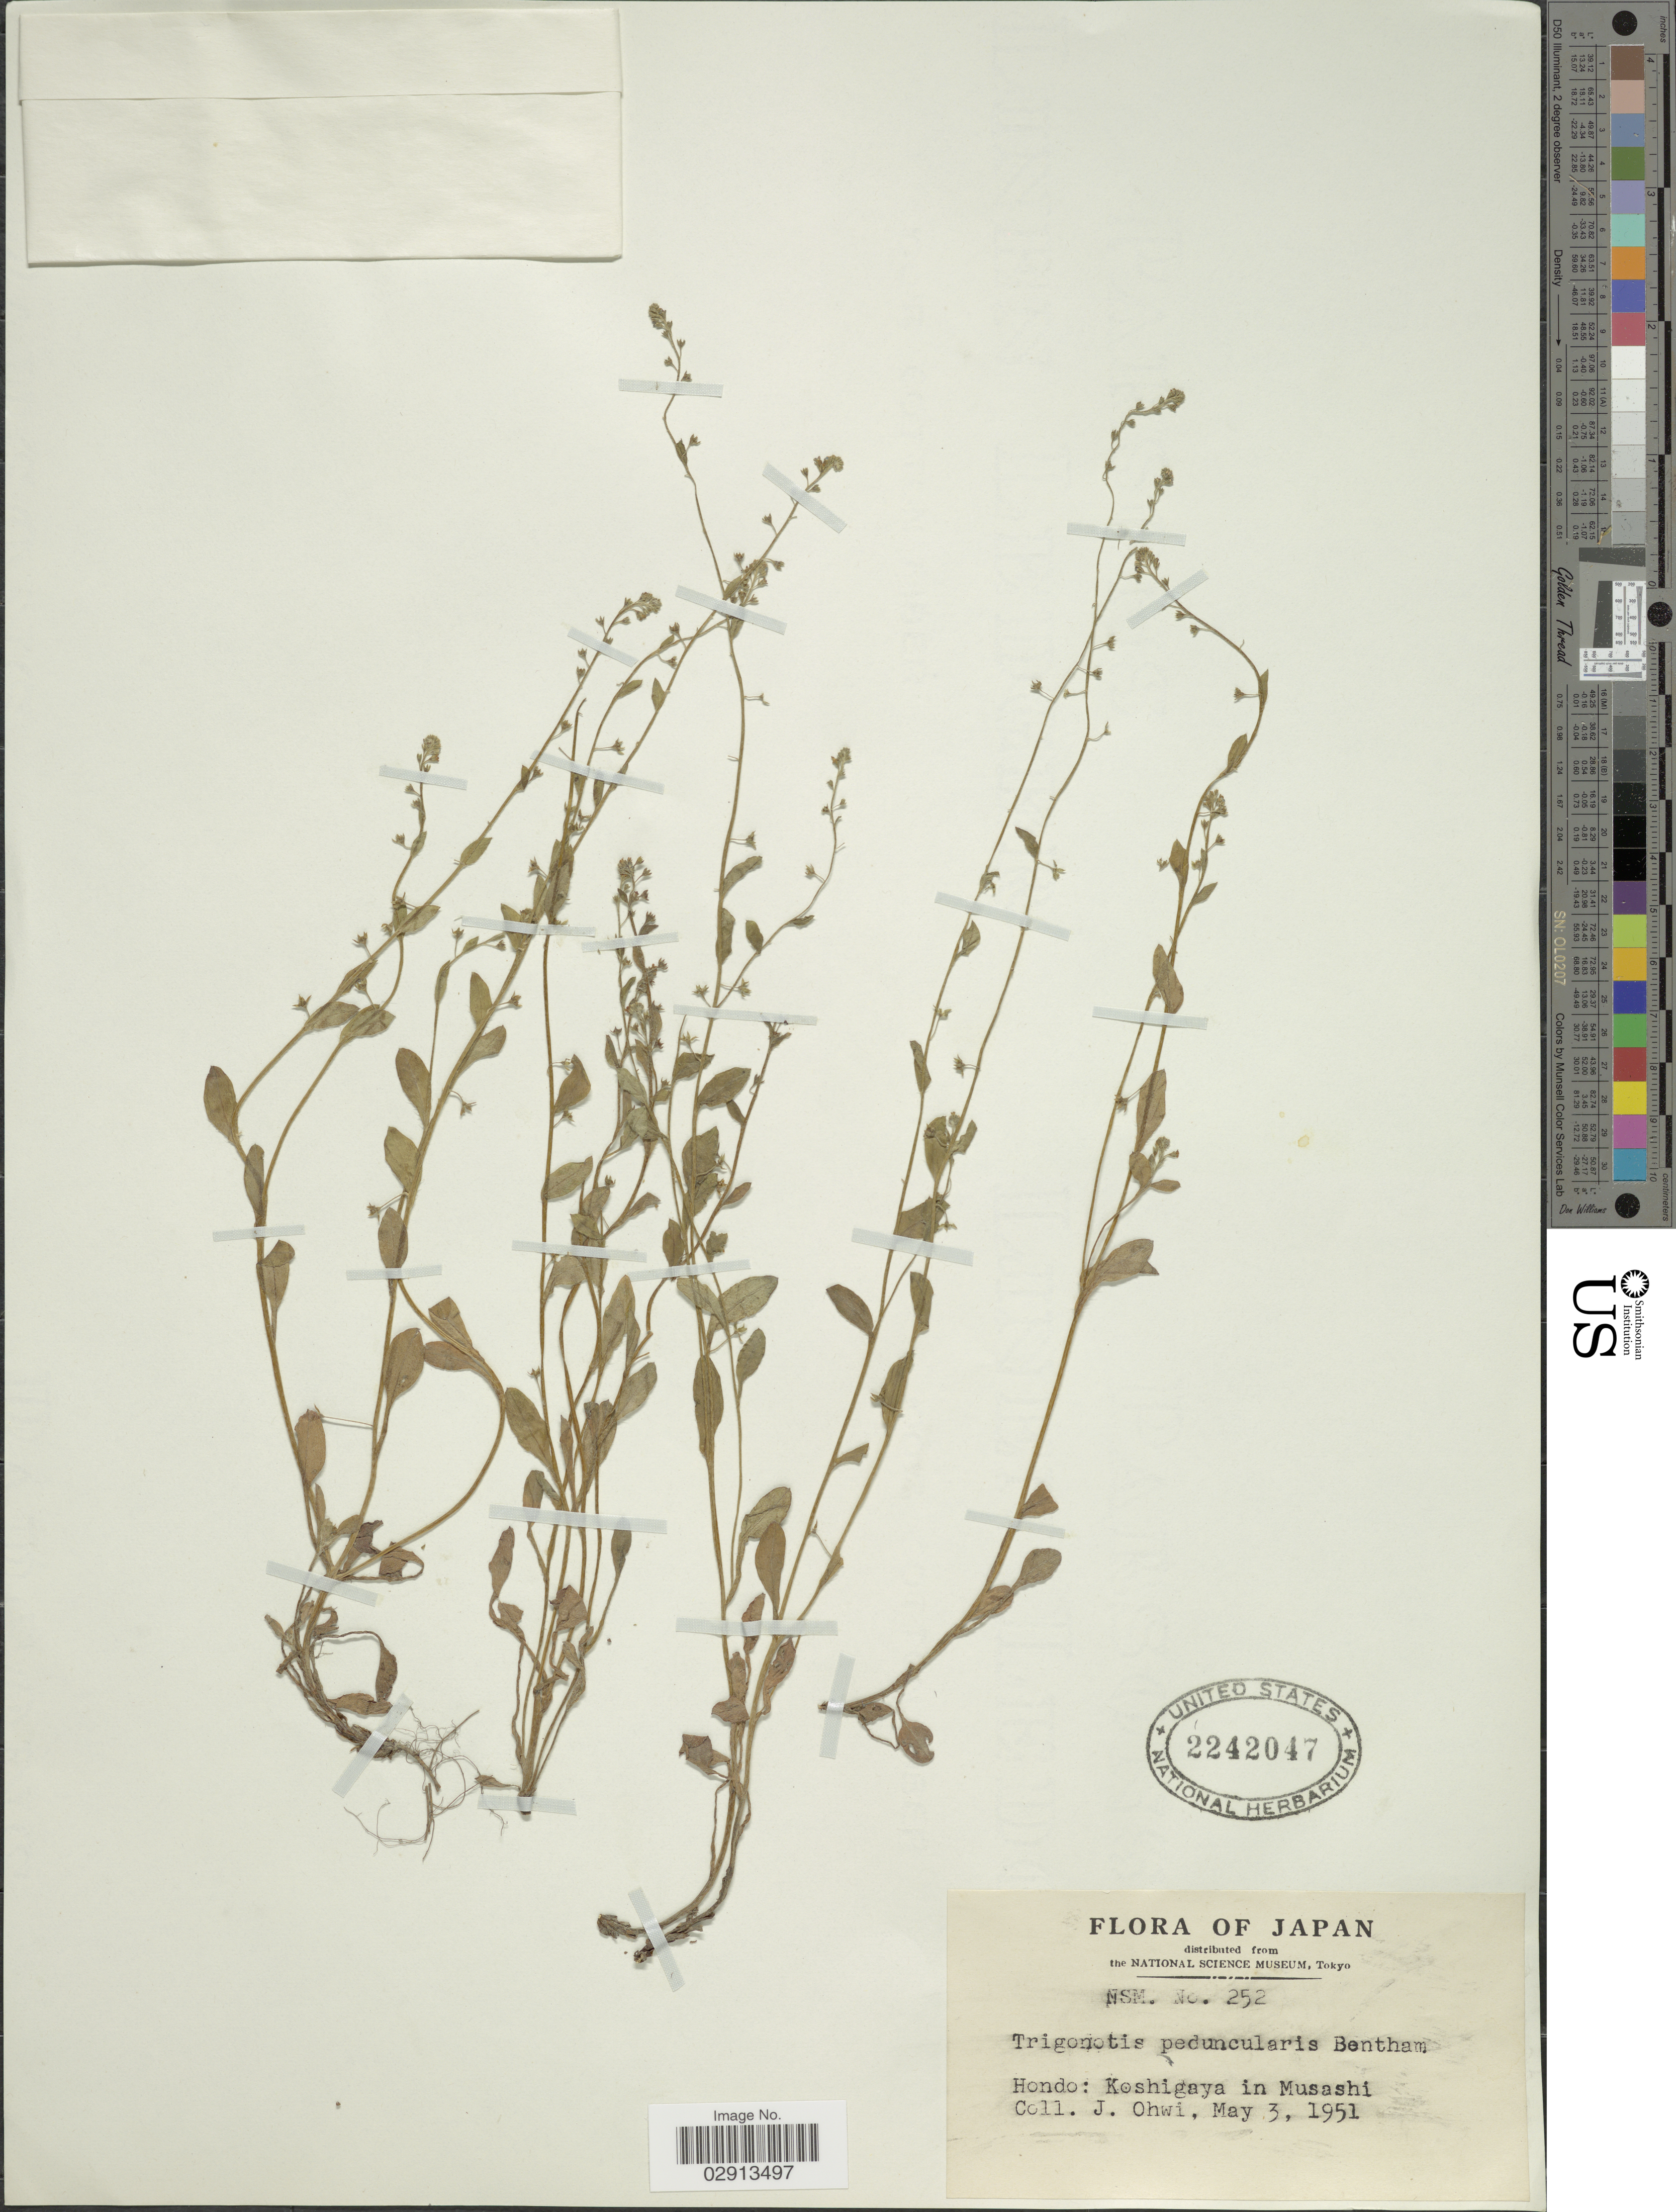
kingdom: Plantae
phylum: Tracheophyta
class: Magnoliopsida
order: Boraginales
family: Boraginaceae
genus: Trigonotis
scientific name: Trigonotis peduncularis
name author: (Trevis.) Benth. ex Baker et al.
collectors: J. Ohwi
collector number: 252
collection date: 1951-05-03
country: Japan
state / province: Saitama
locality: Hondo: Koshigaya in Musashi.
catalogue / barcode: US 2242047